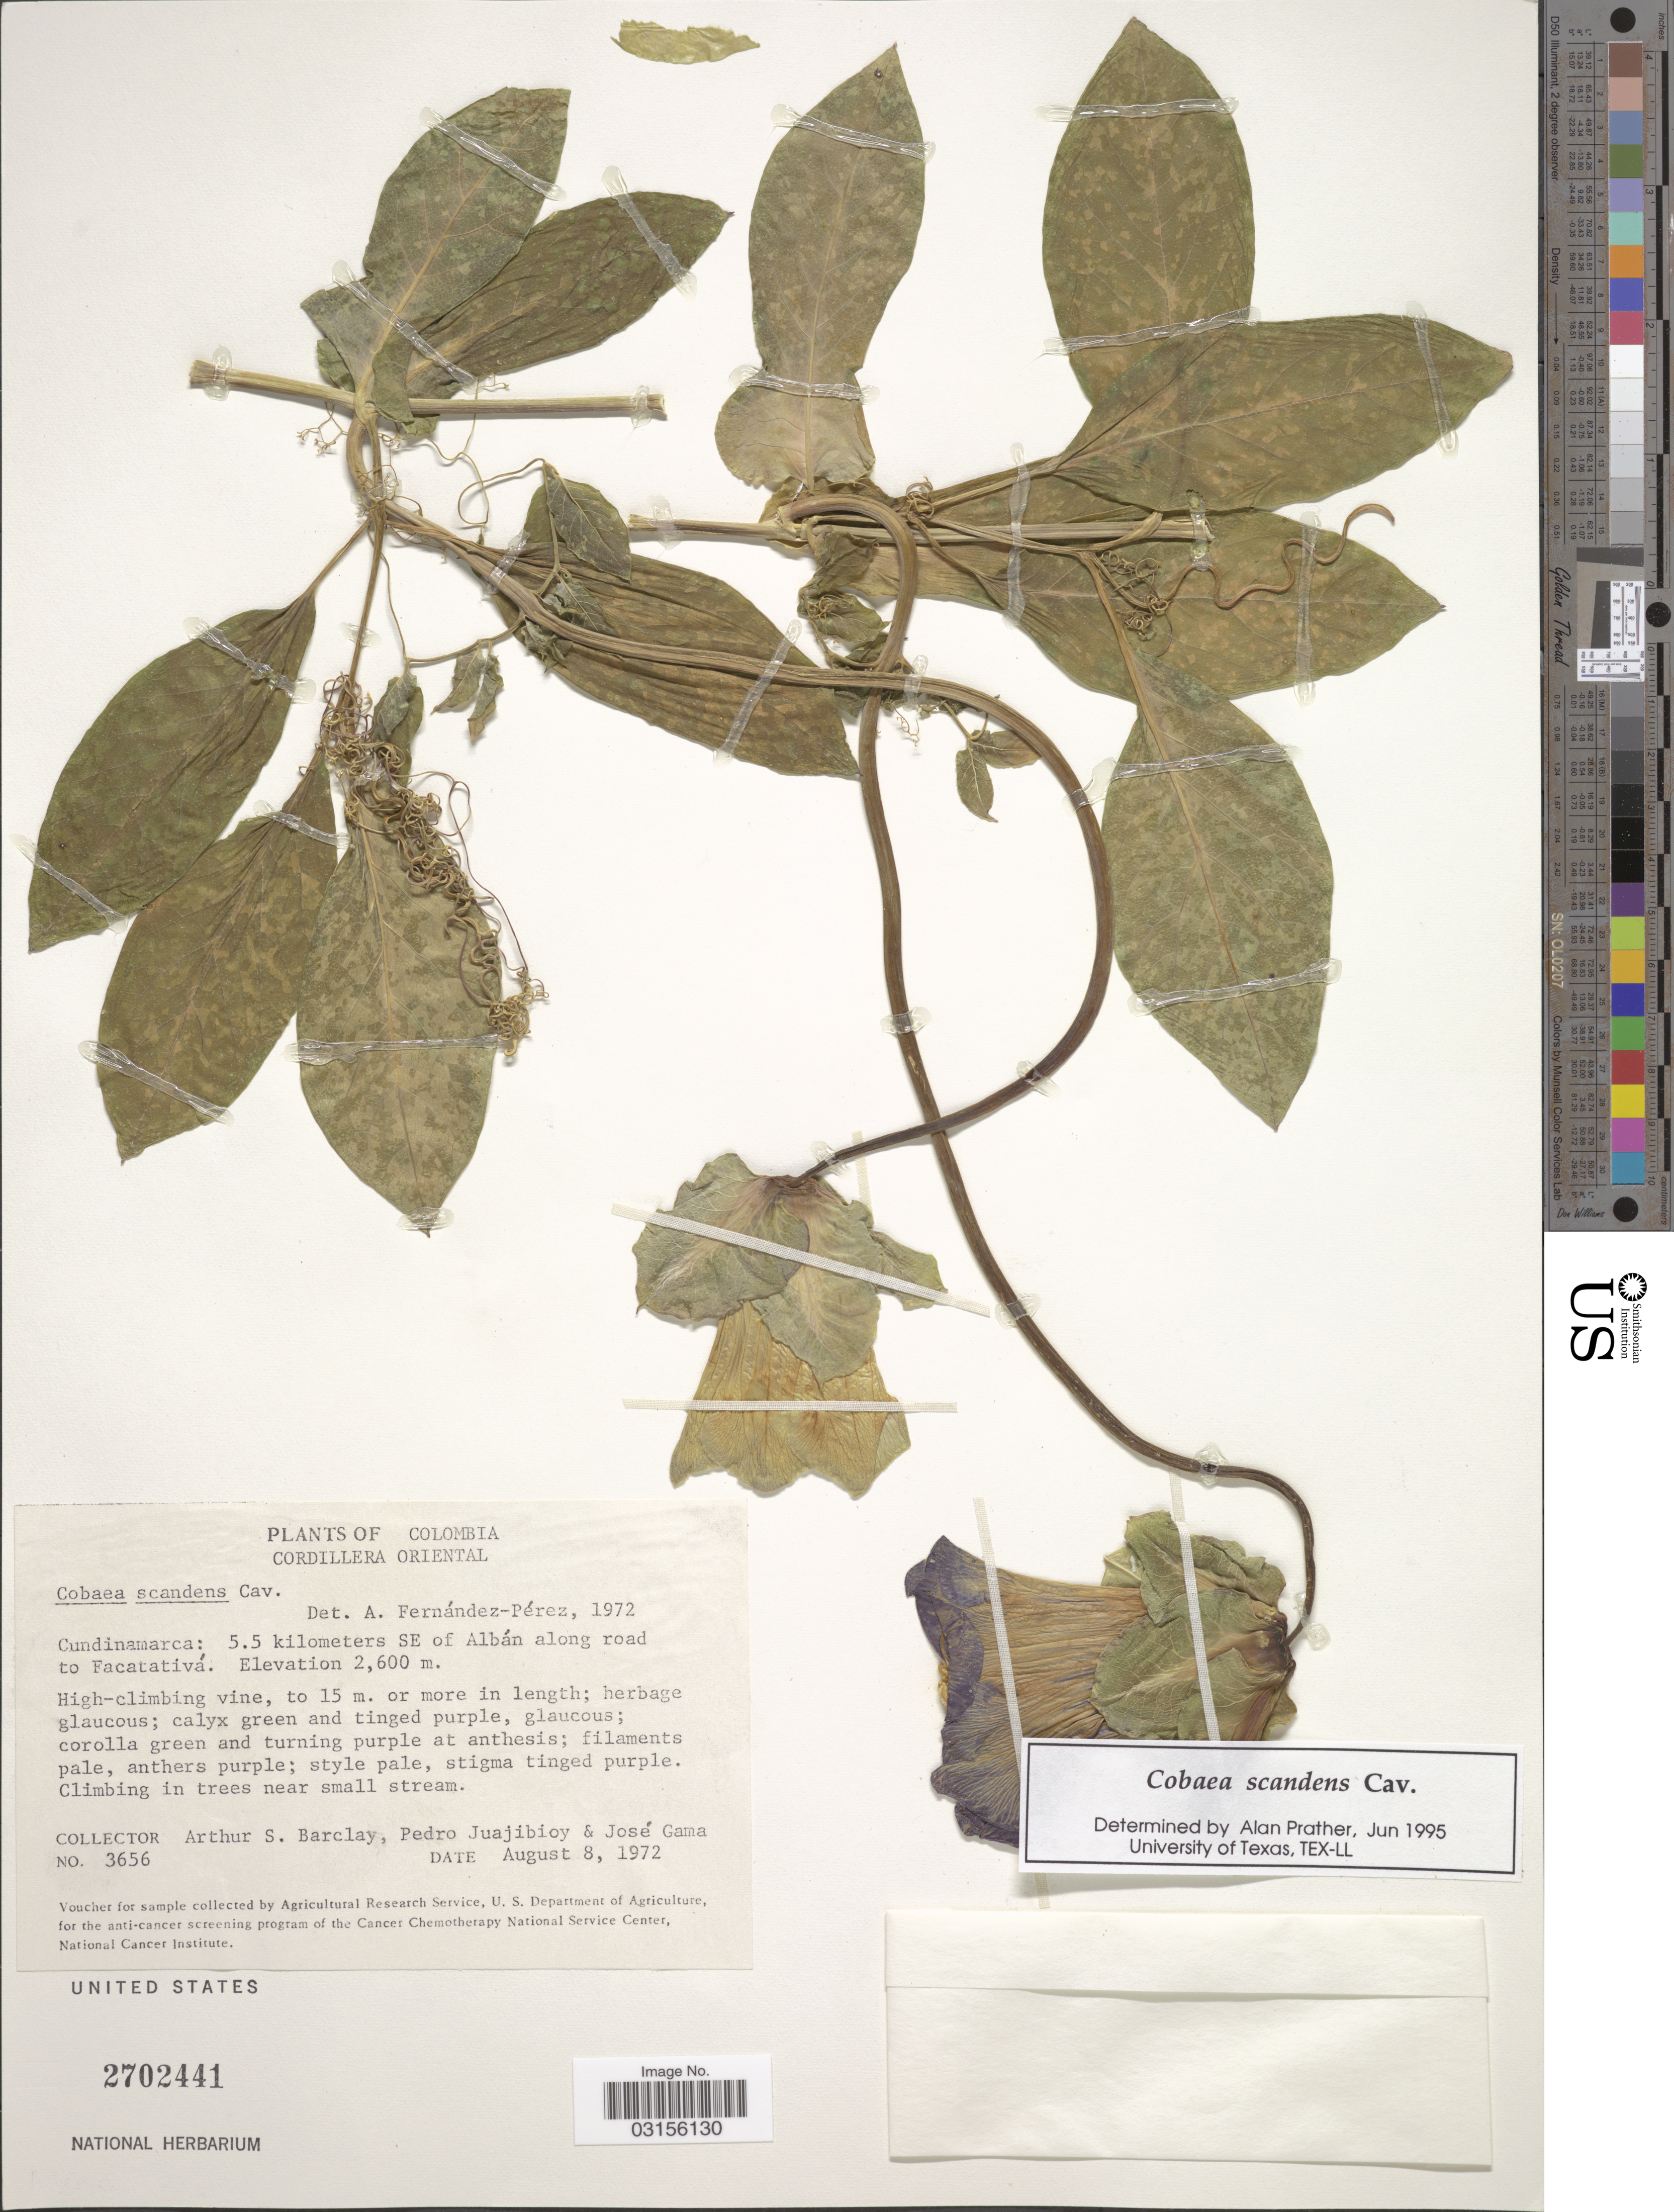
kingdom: Plantae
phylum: Tracheophyta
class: Magnoliopsida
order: Ericales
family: Polemoniaceae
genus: Cobaea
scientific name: Cobaea scandens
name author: Cav.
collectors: A. S. Barclay, P. Juajibioy & J. Gama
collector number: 3656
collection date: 1972-08-08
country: Colombia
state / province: Cundinamarca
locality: Cordillera Oriental. 5.5 kilometers SE of Albán along road to Facatativá.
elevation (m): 2600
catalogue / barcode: US 2702441